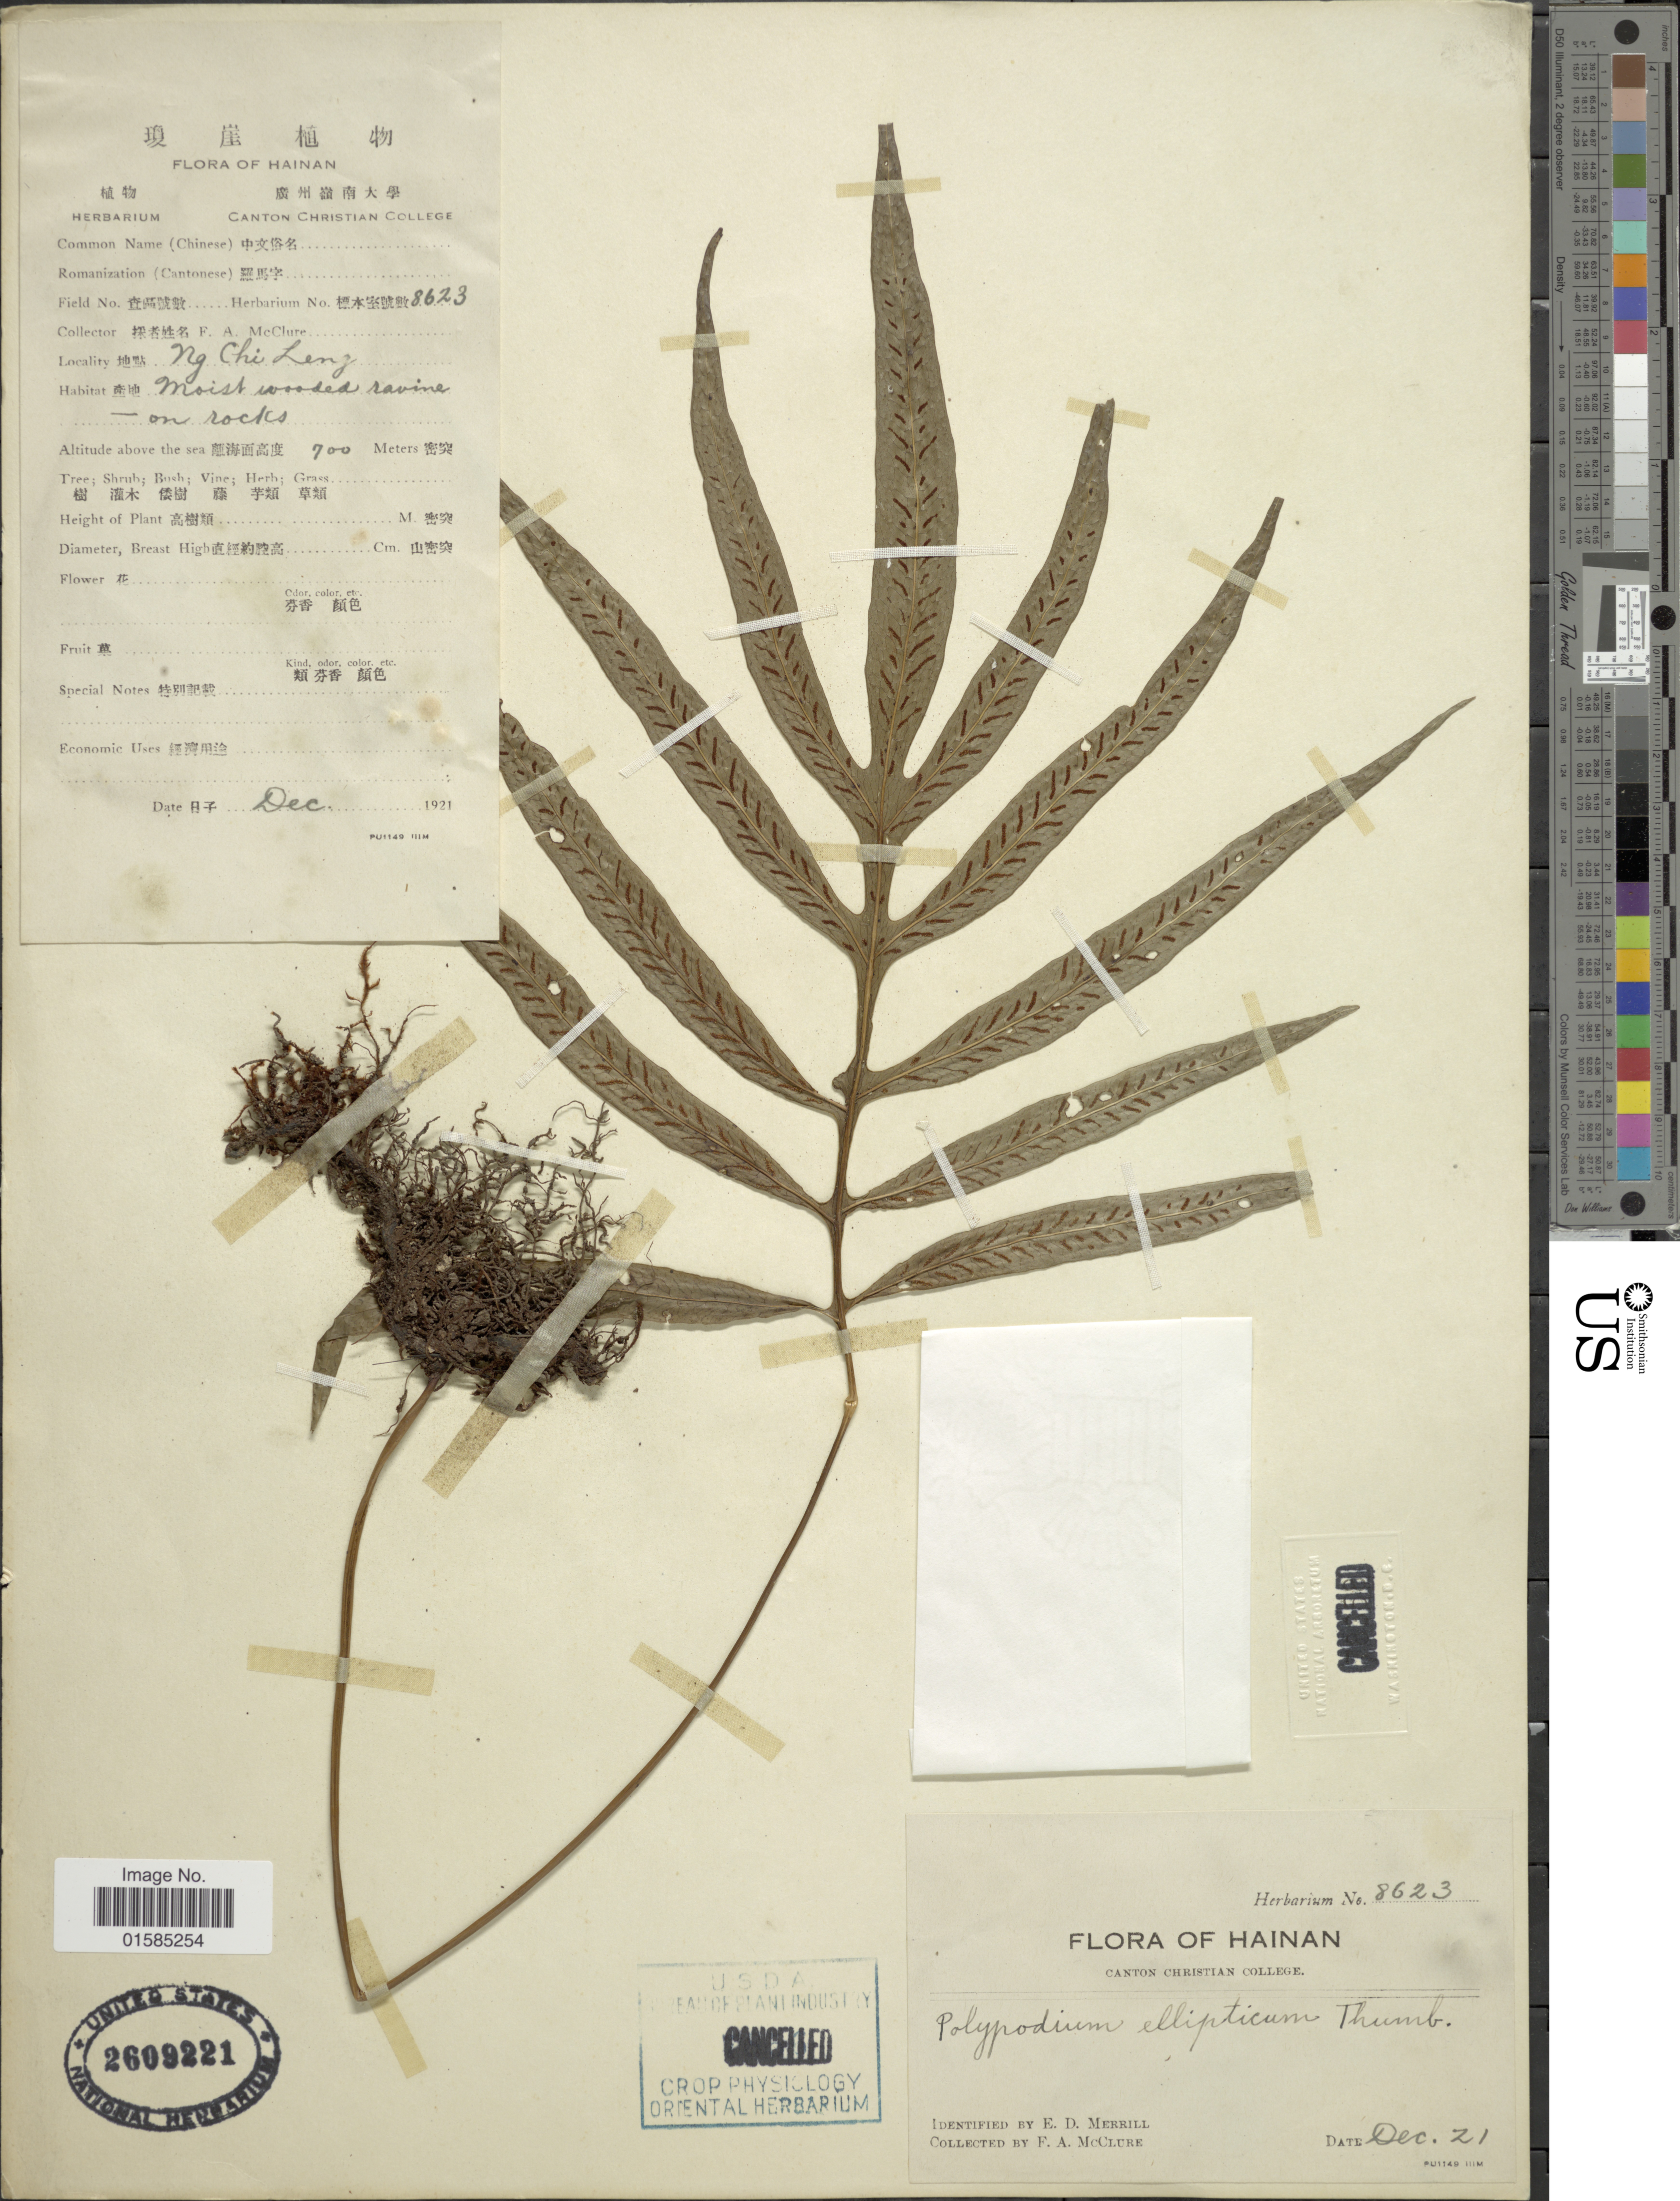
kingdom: Plantae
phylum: Tracheophyta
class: Polypodiopsida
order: Polypodiales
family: Polypodiaceae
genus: Leptochilus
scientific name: Leptochilus ellipticus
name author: (Thunb.) Noot.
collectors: F. A. McClure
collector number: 8623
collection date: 1921-12-21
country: China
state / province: Hainan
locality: Hainan, Canton Christian College. Ng Chi Leng.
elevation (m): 700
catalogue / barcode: US 2609221